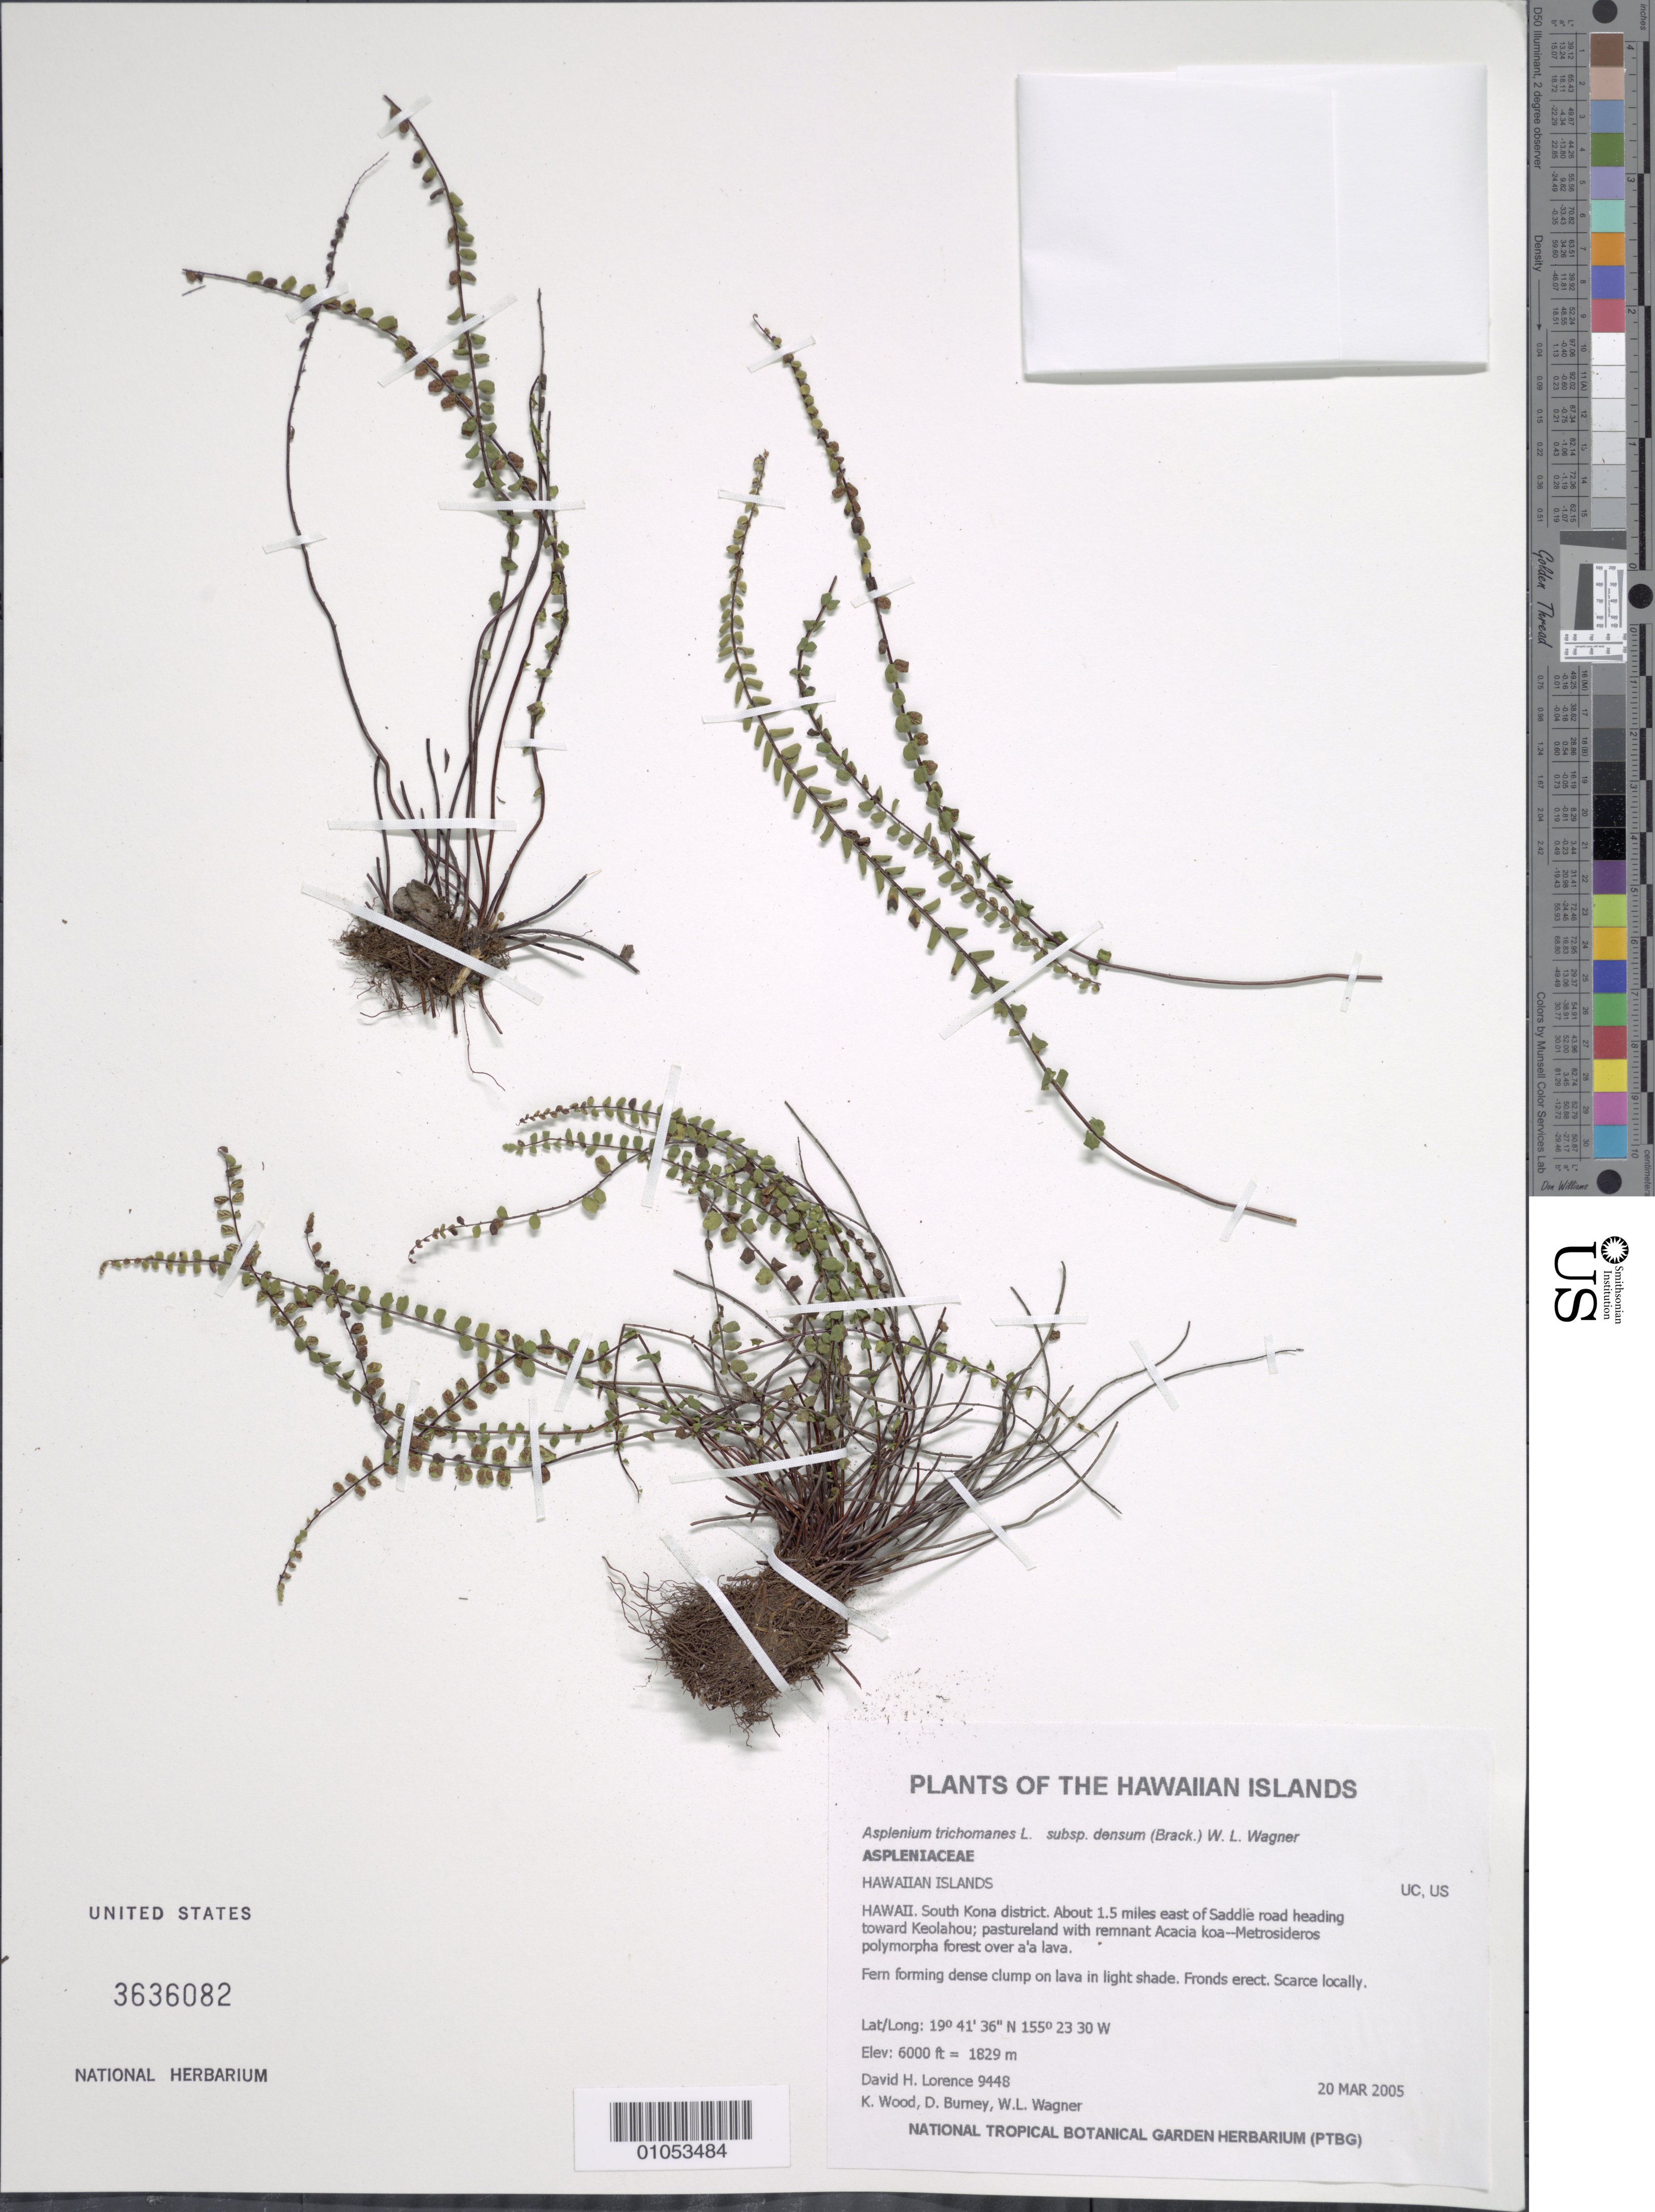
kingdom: Plantae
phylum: Tracheophyta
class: Polypodiopsida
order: Polypodiales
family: Aspleniaceae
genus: Asplenium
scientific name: Asplenium trichomanes subsp. densum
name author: (Brack.) W.H. Wagner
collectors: D. Lorence, K. Wood, D. Burney & W. L. Wagner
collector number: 9448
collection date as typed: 20 Mar 2005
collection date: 2005-03-20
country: United States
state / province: Hawaii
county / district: Hawaii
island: Hawaii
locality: South Kona district. About 1.5 miles east of Saddle road heading toward Keolahou.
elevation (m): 1829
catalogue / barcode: US 3636082